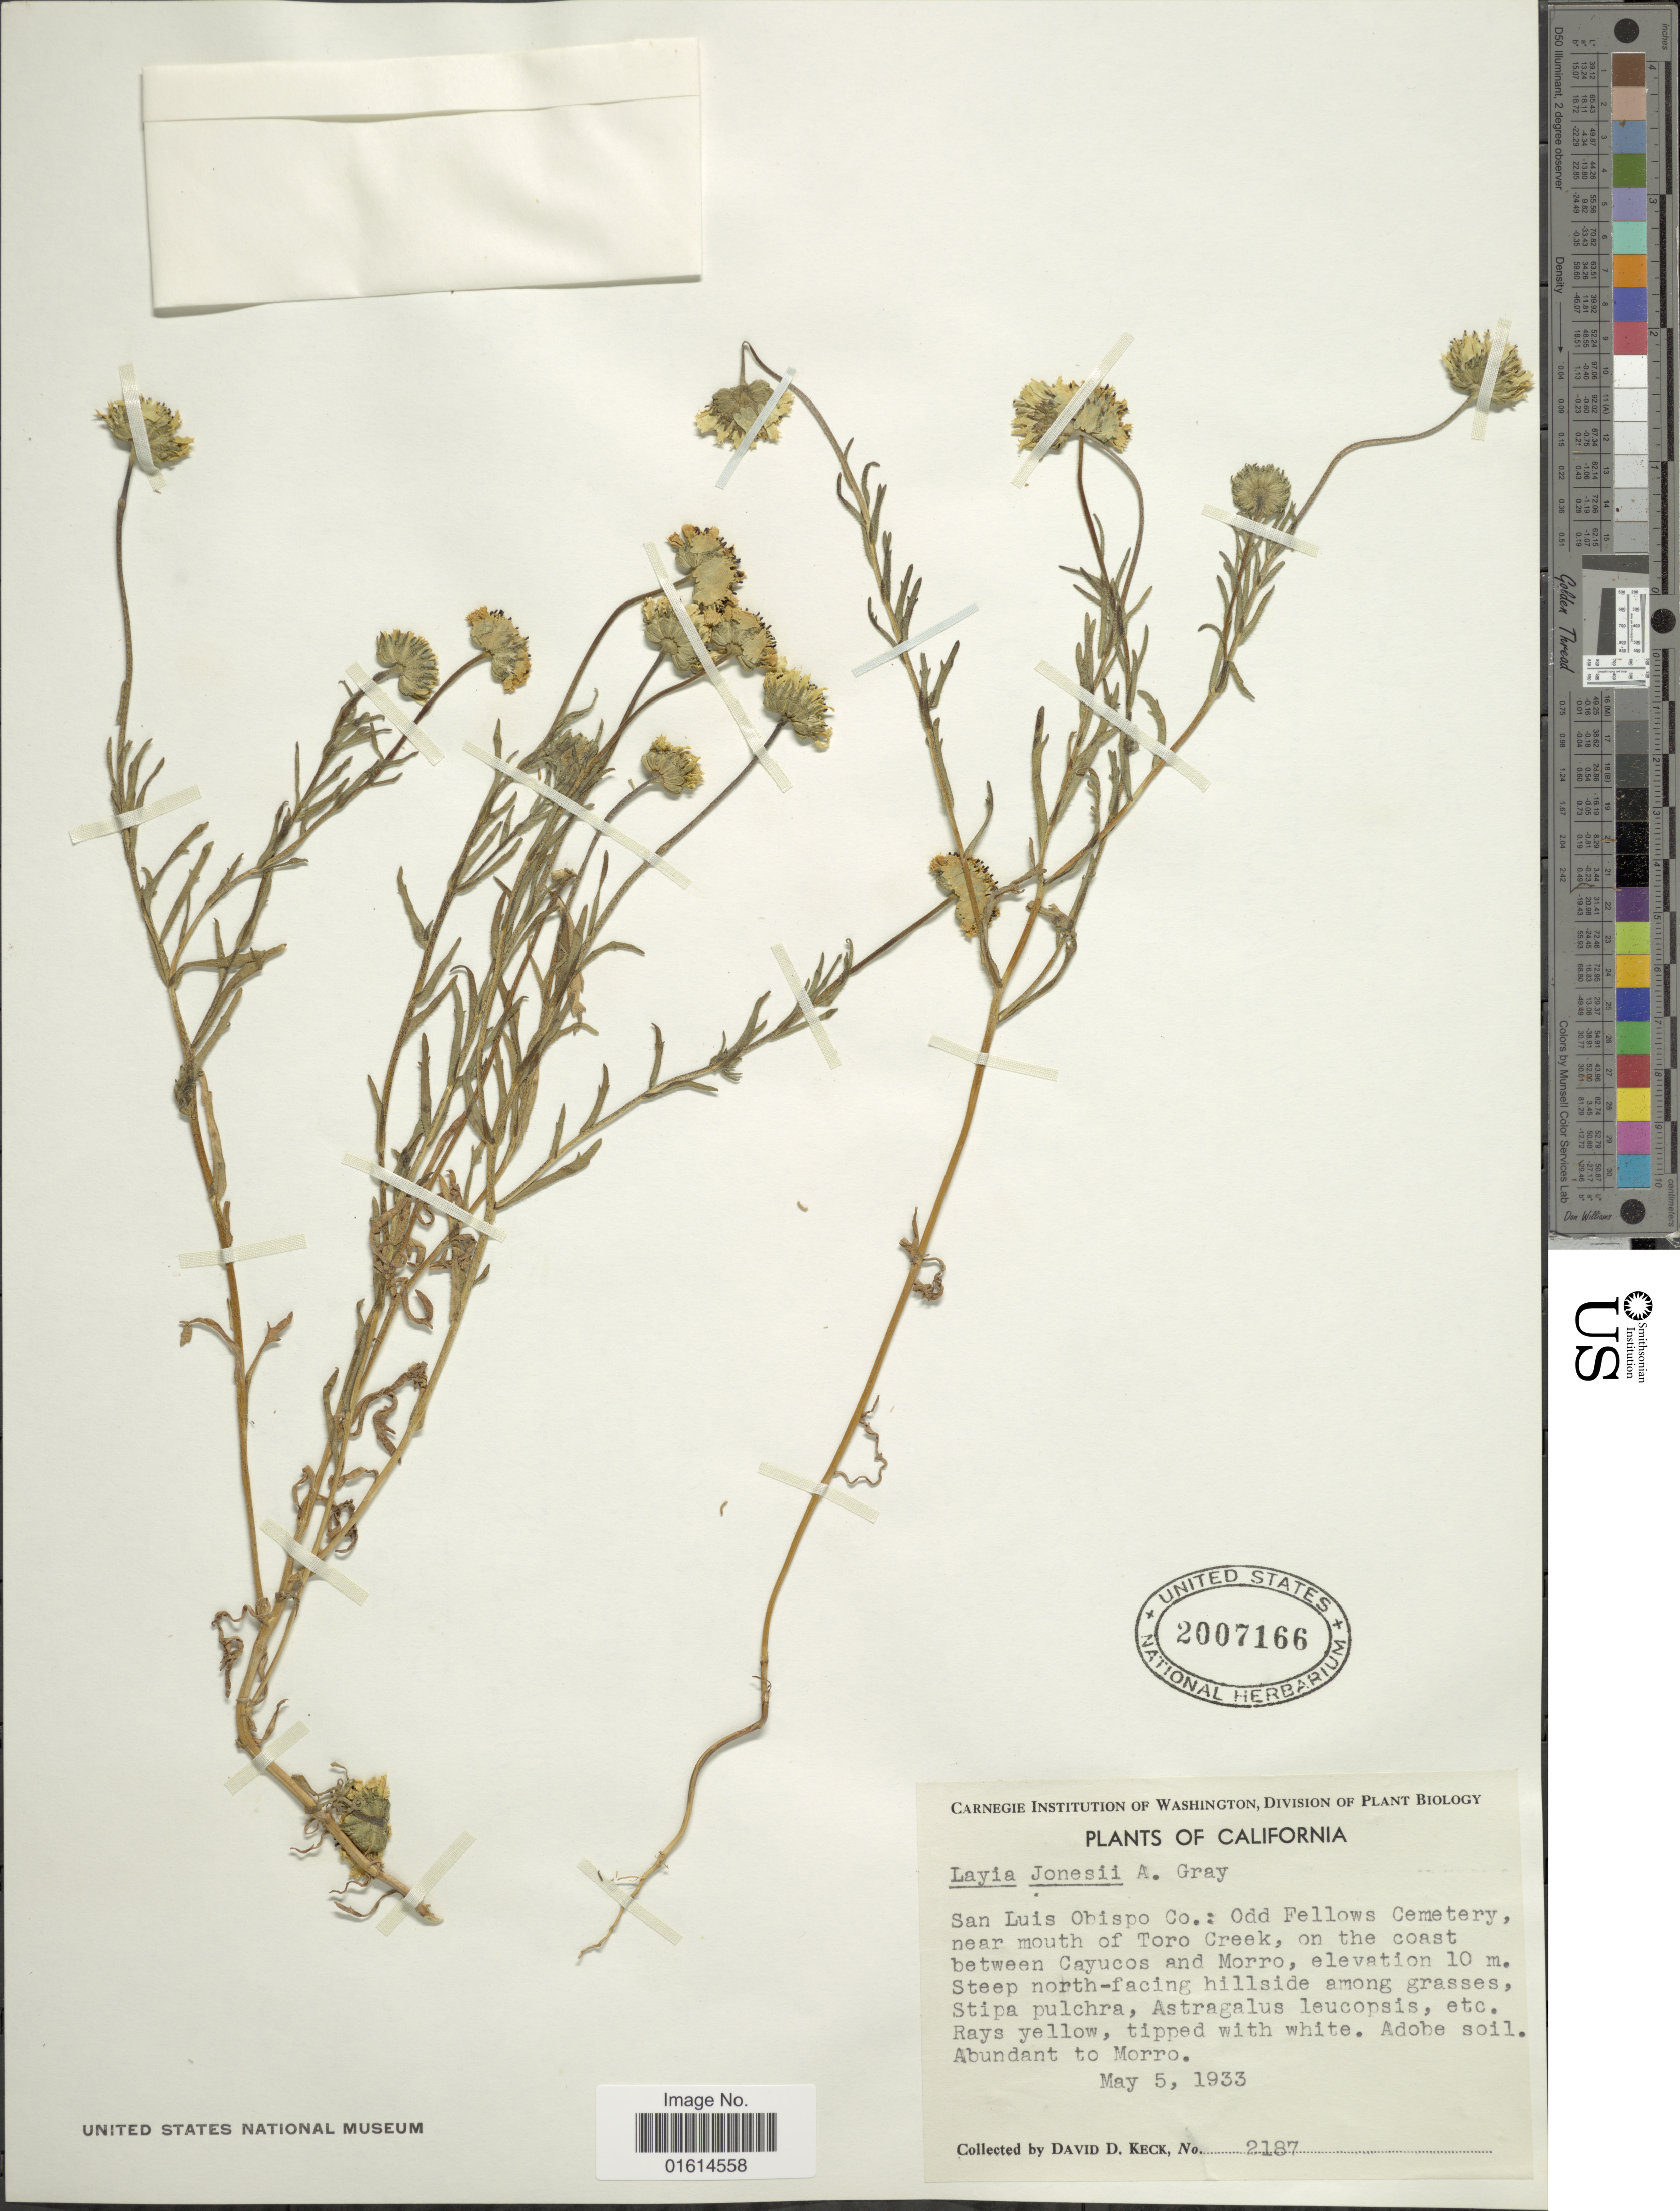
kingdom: Plantae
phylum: Tracheophyta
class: Magnoliopsida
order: Asterales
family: Asteraceae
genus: Layia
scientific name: Layia jonesii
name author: A. Gray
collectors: D. D. Keck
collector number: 2187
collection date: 1933-05-05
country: United States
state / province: California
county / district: San Luis Obispo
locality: San Luis Obispo Co., Odd Fellows Cemetery, near mouth of Toro Creek, on the coast between Cayucos and Morro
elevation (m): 10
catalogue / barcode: US 2007166